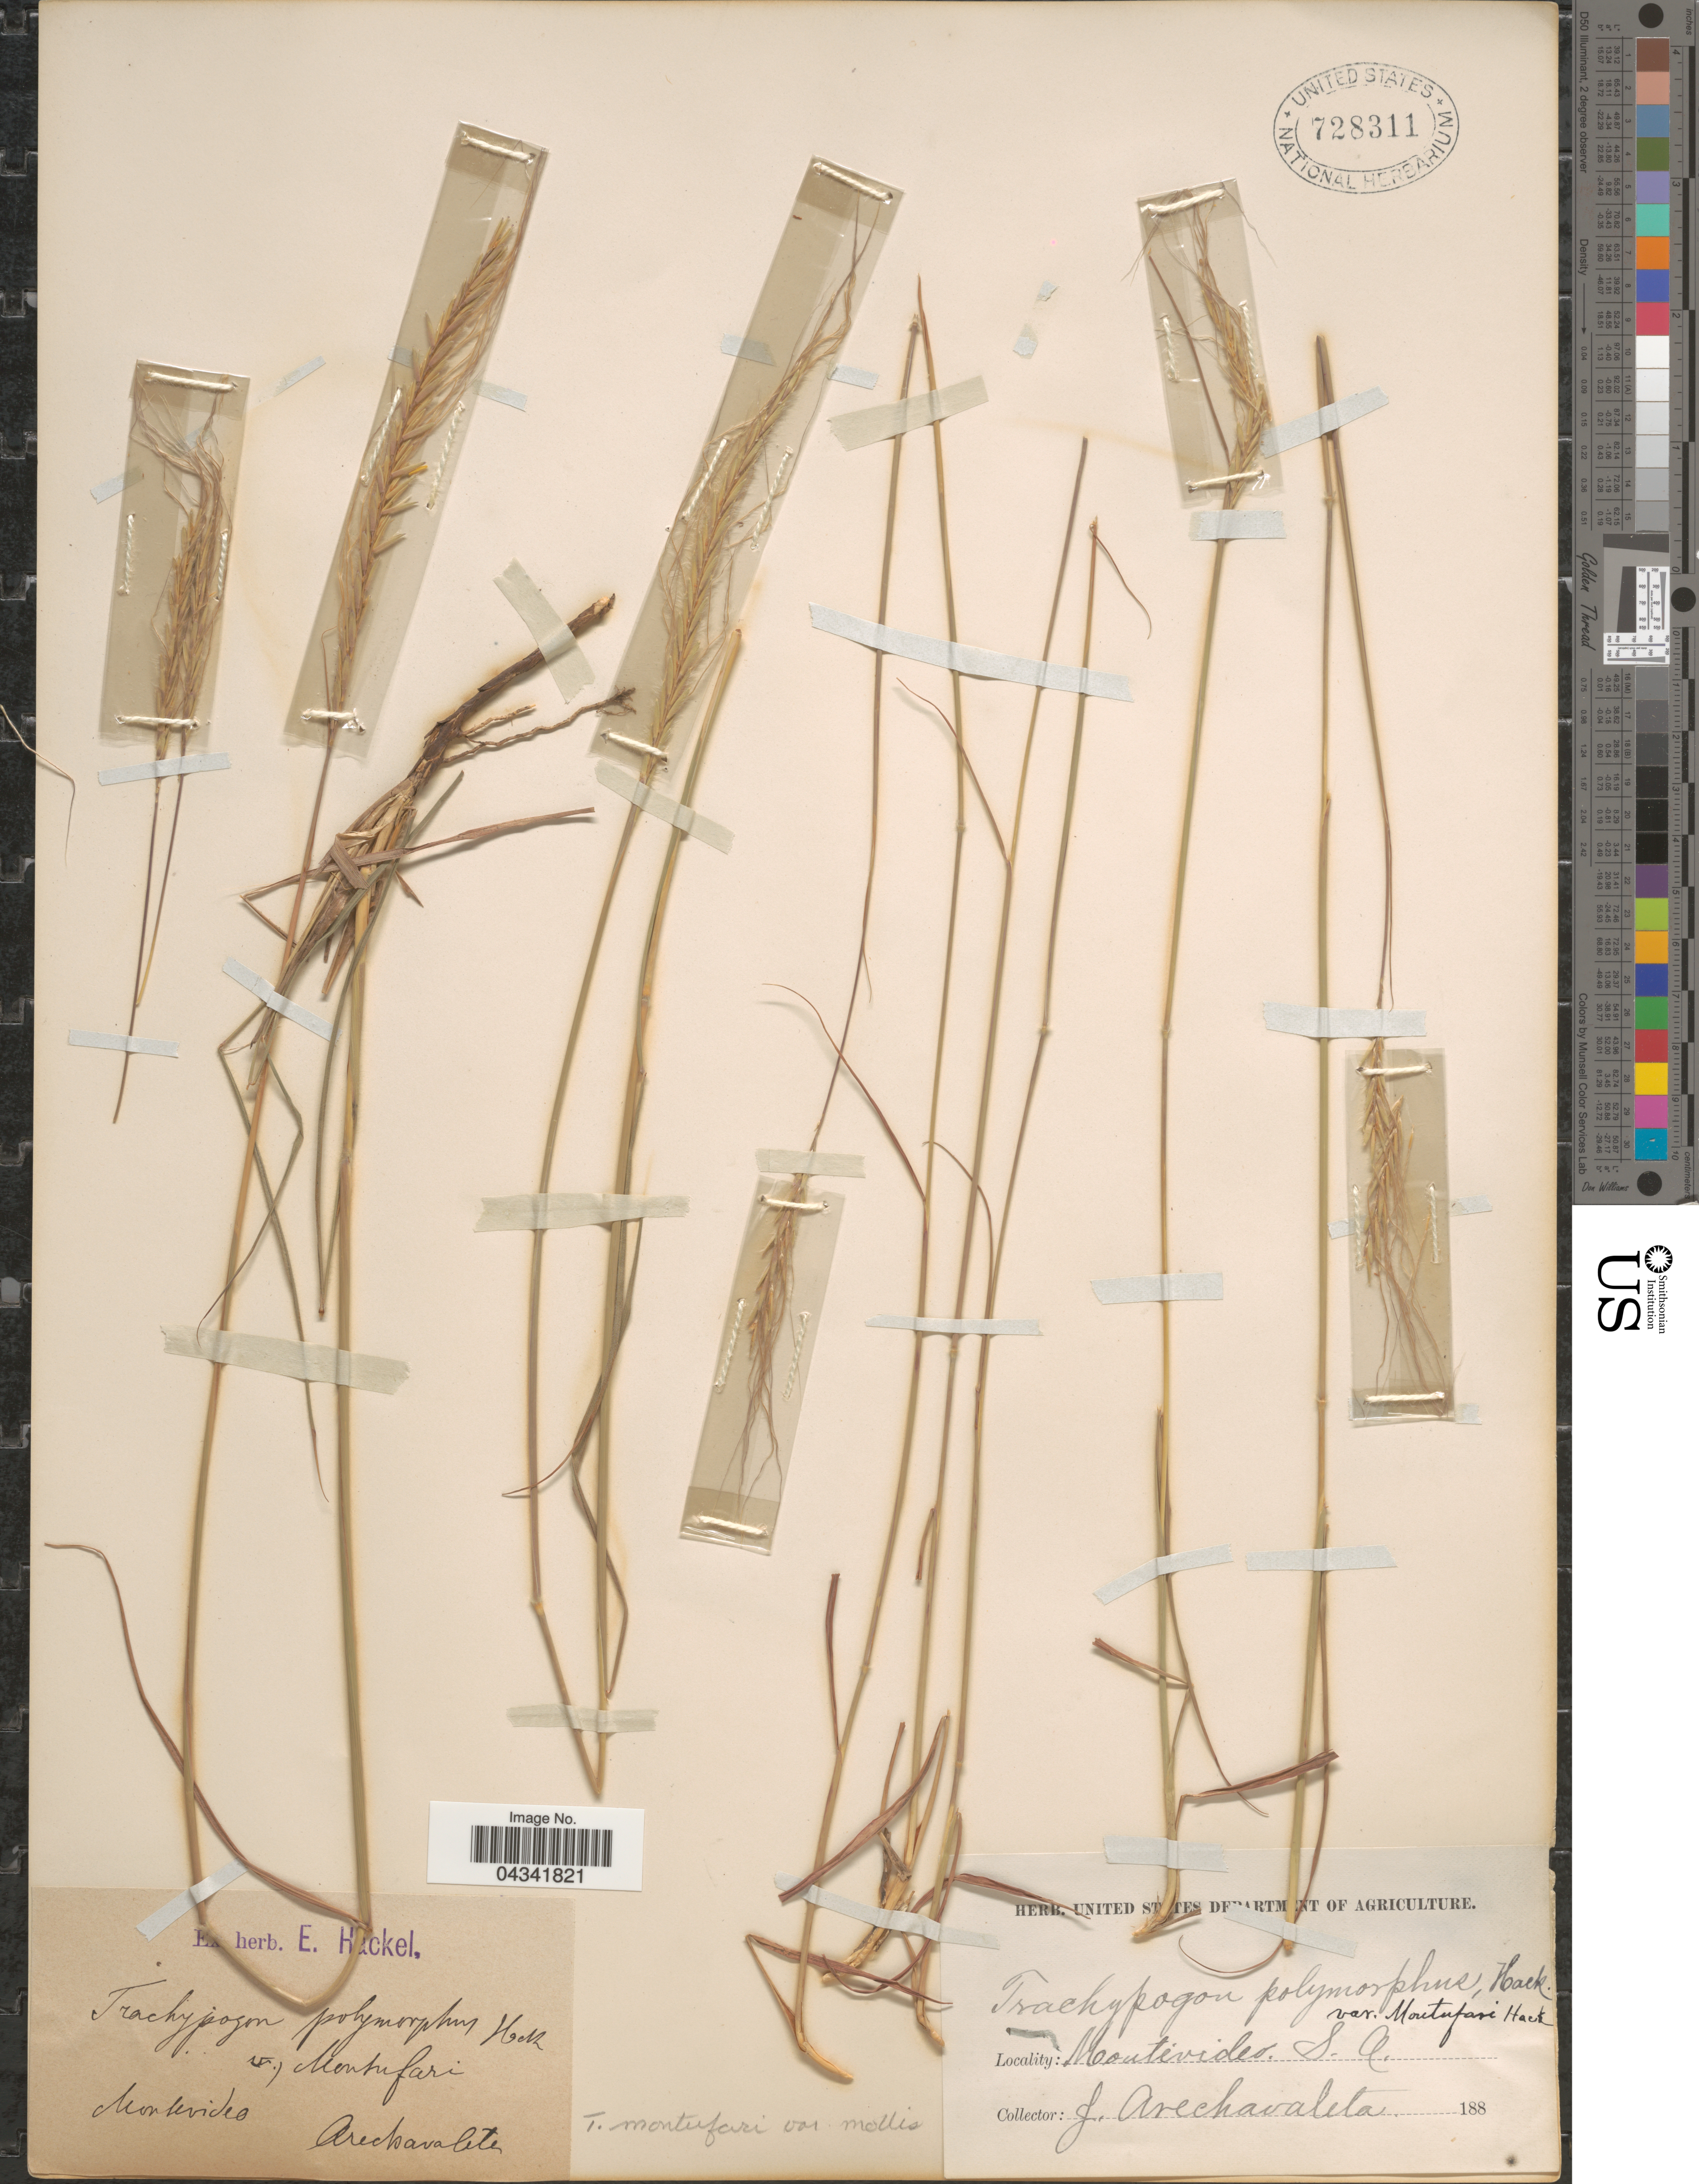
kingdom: Plantae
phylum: Tracheophyta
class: Liliopsida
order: Poales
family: Poaceae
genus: Trachypogon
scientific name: Trachypogon spicatus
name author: (L. f.) Kuntze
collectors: J. Arechavaleta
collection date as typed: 188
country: Uruguay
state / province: Montevideo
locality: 728311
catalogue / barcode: US 728311